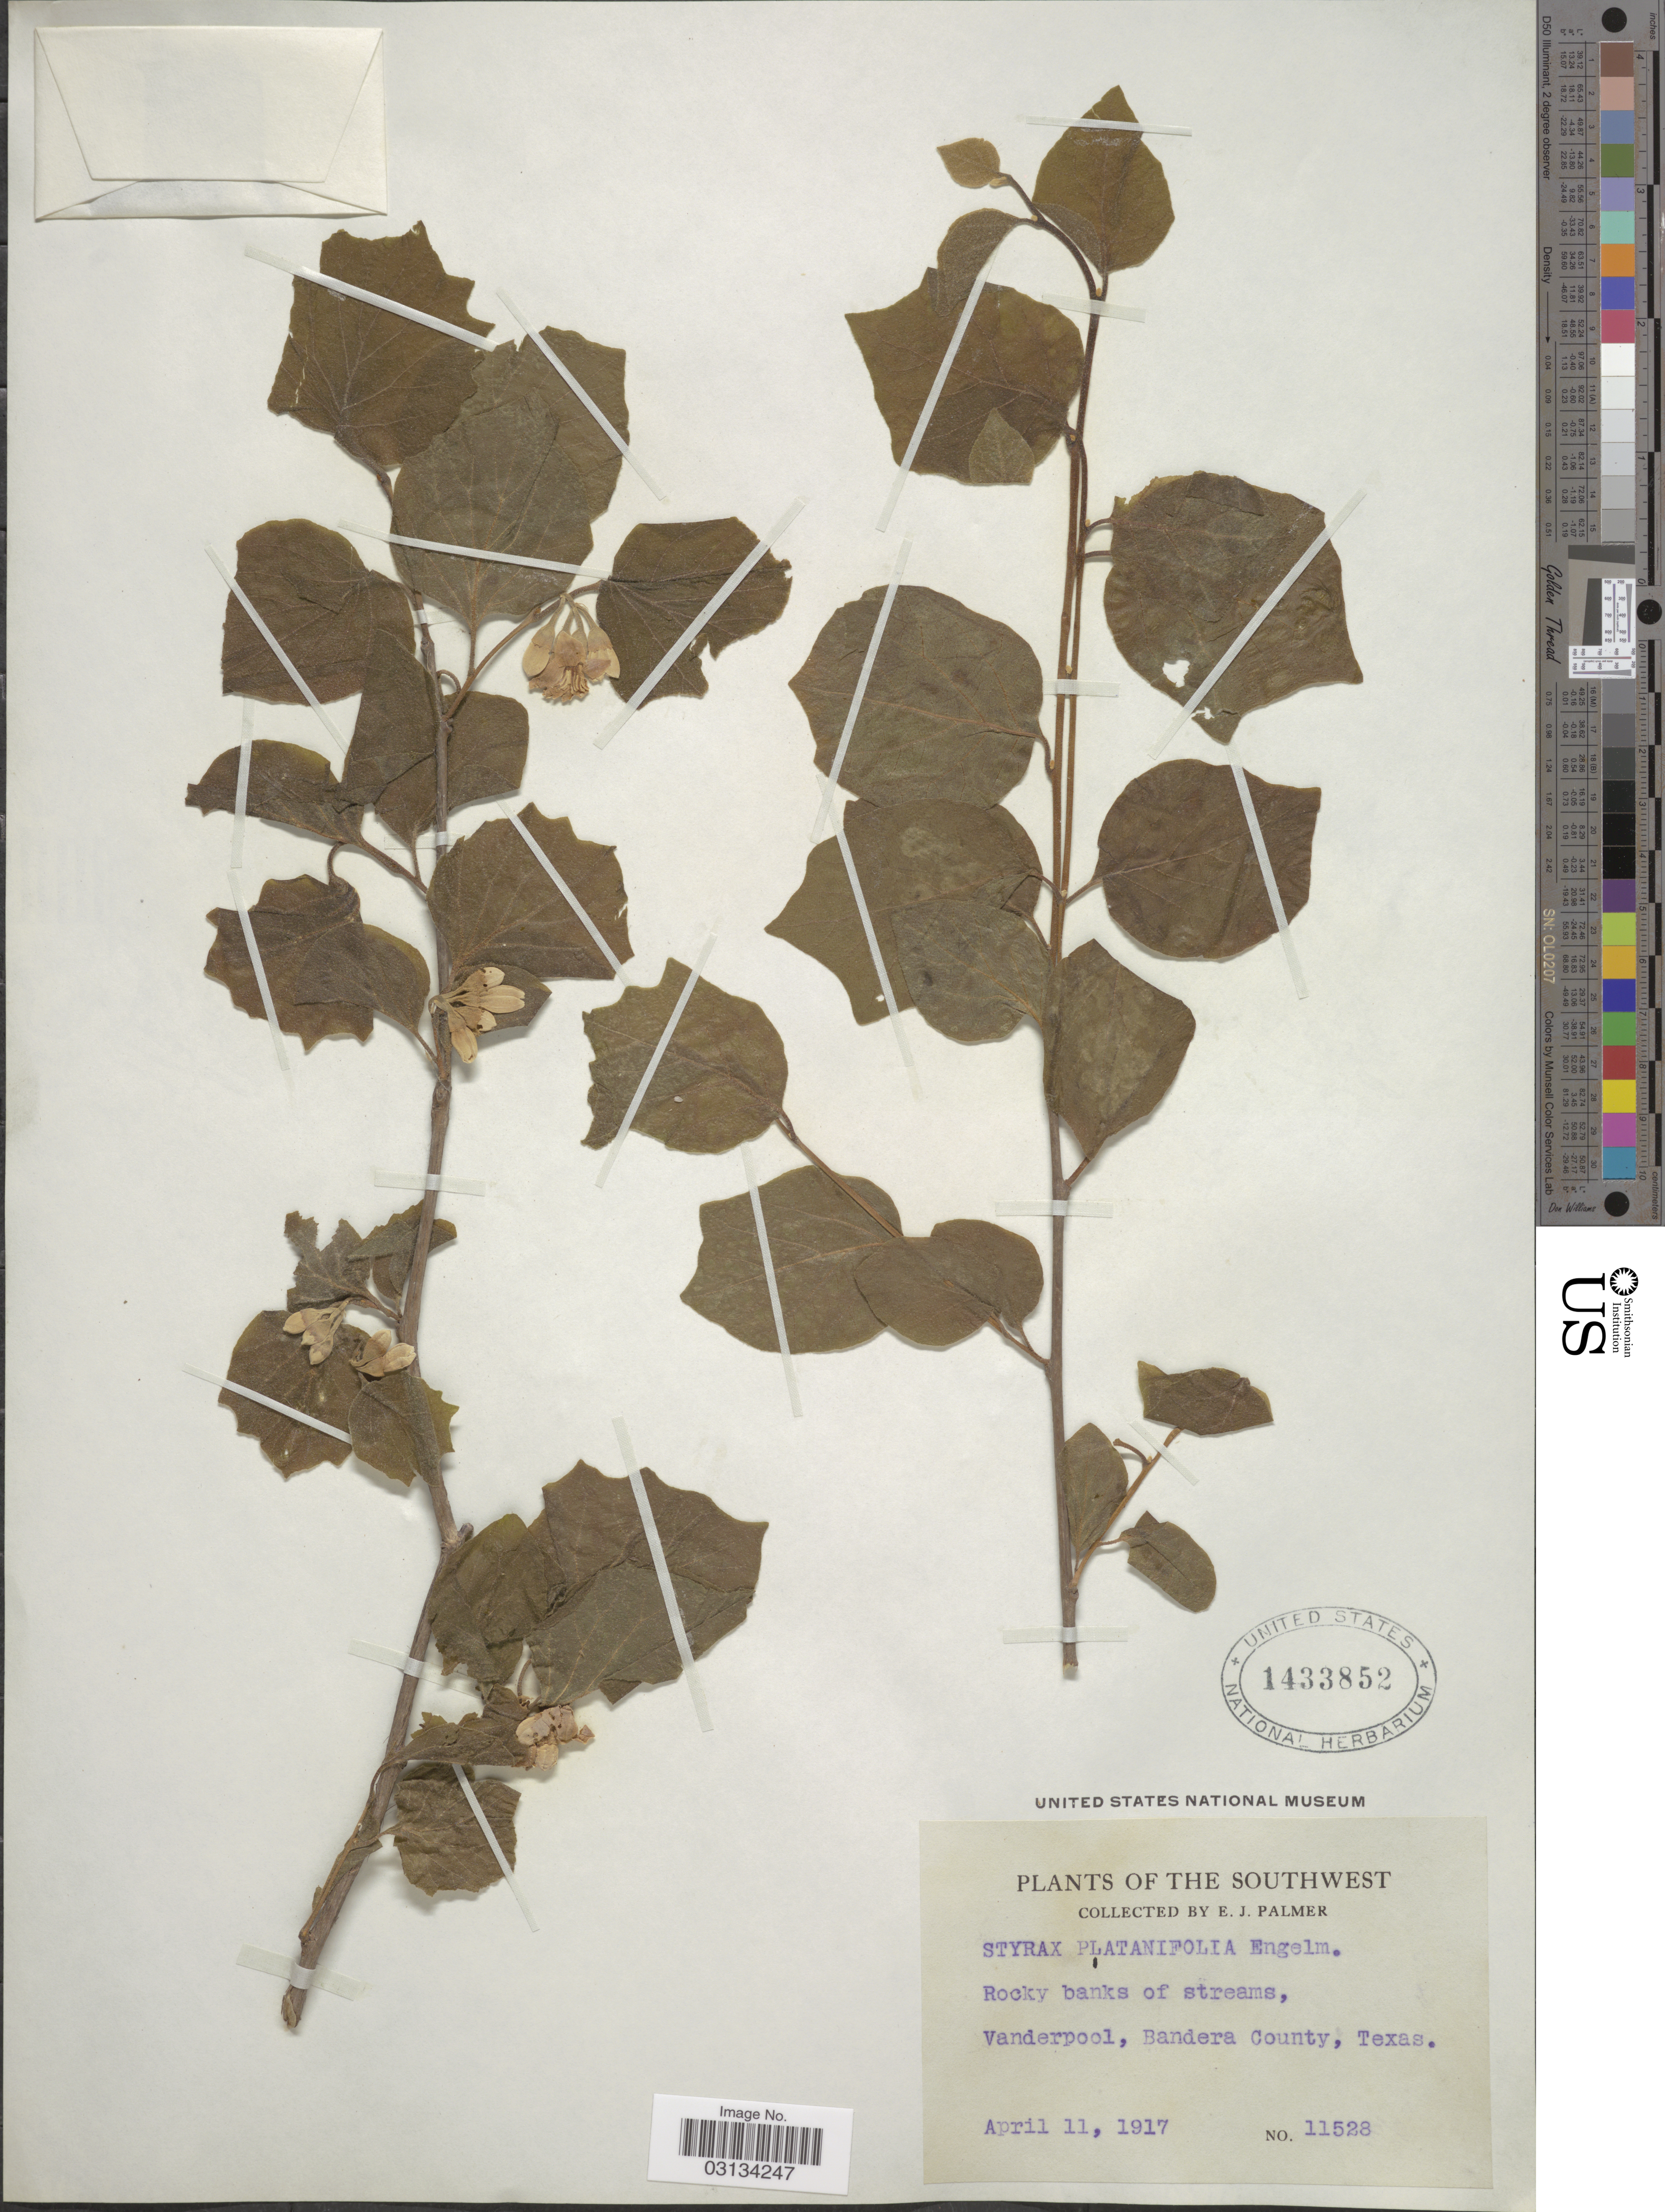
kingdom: Plantae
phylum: Tracheophyta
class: Magnoliopsida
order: Ericales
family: Styracaceae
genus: Styrax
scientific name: Styrax platanifolius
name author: Engelm. ex Torr.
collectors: E. J. Palmer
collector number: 11528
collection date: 1917-04-11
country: United States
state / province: Texas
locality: The Southwest. Rocky banks of streams, Vanderpool, Bandera County.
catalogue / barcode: US 1433852